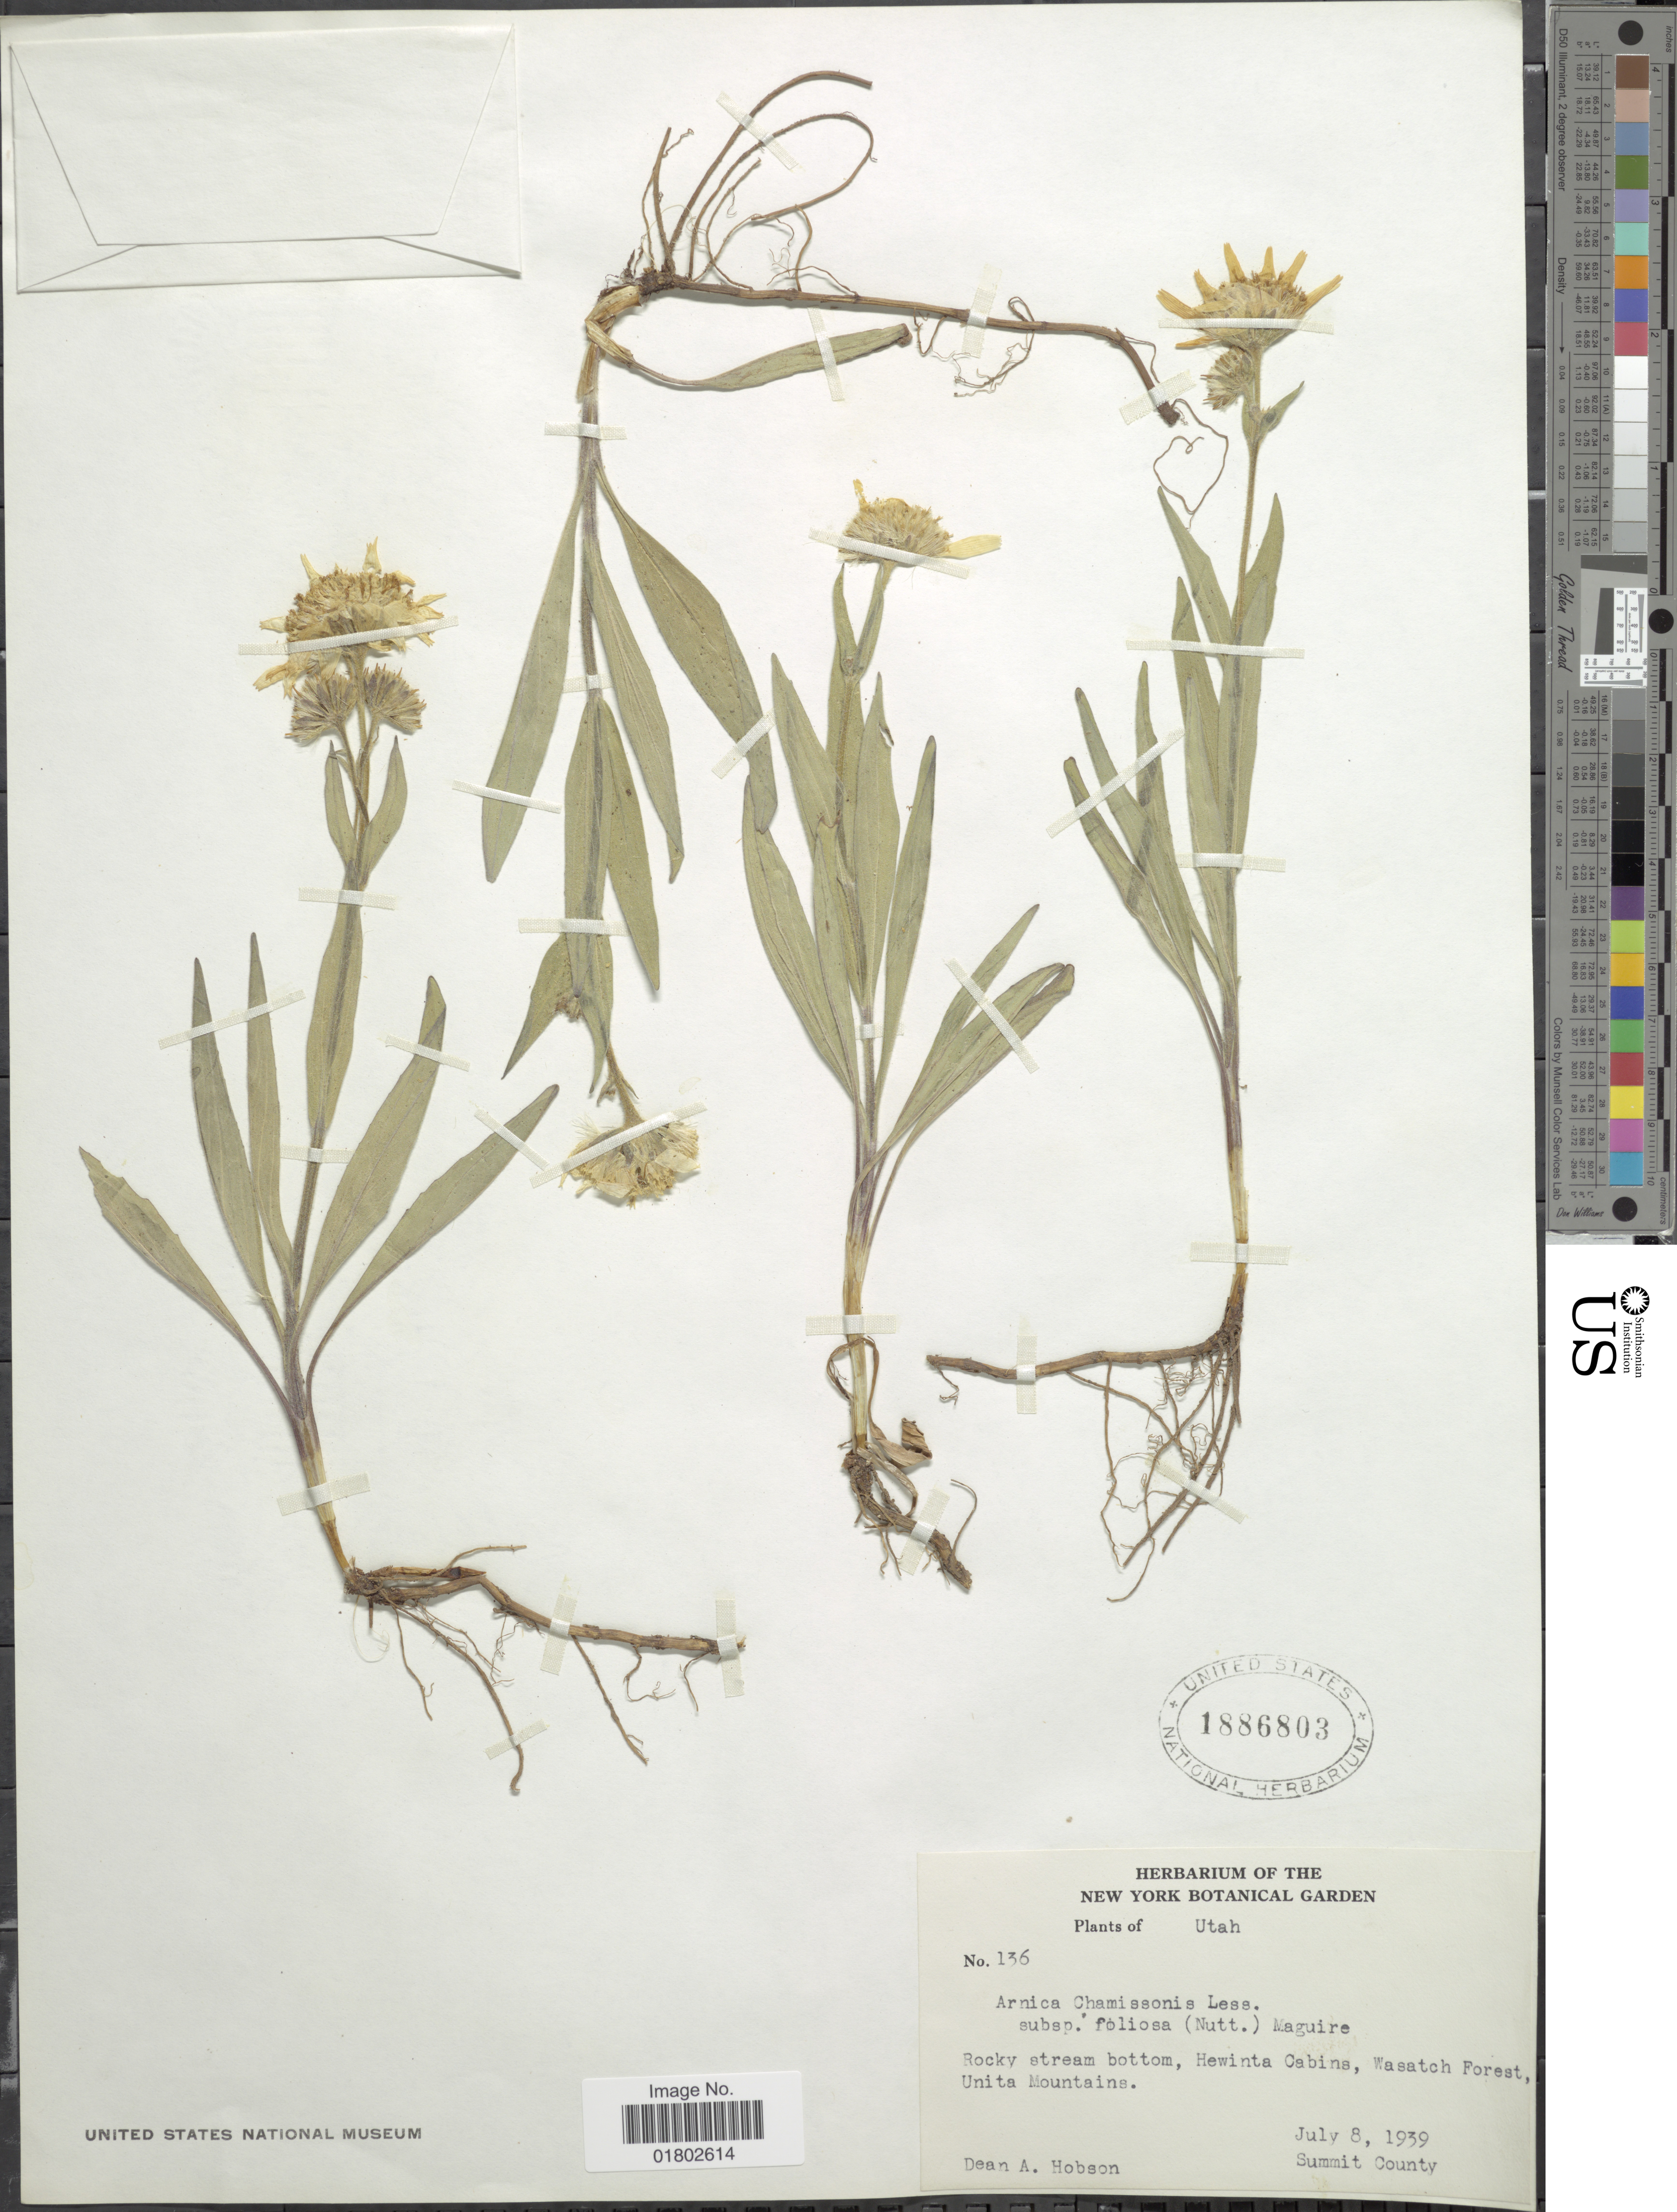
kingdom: Plantae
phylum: Tracheophyta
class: Magnoliopsida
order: Asterales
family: Asteraceae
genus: Arnica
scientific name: Arnica chamissonis subsp. foliosa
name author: (Nutt.) Maguire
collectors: D. Hobson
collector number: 136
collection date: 1939-07-08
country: United States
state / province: Utah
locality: Hewinta Cabins, Wasatch Forest, Unita Mountains, Summit County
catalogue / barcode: US 1886803